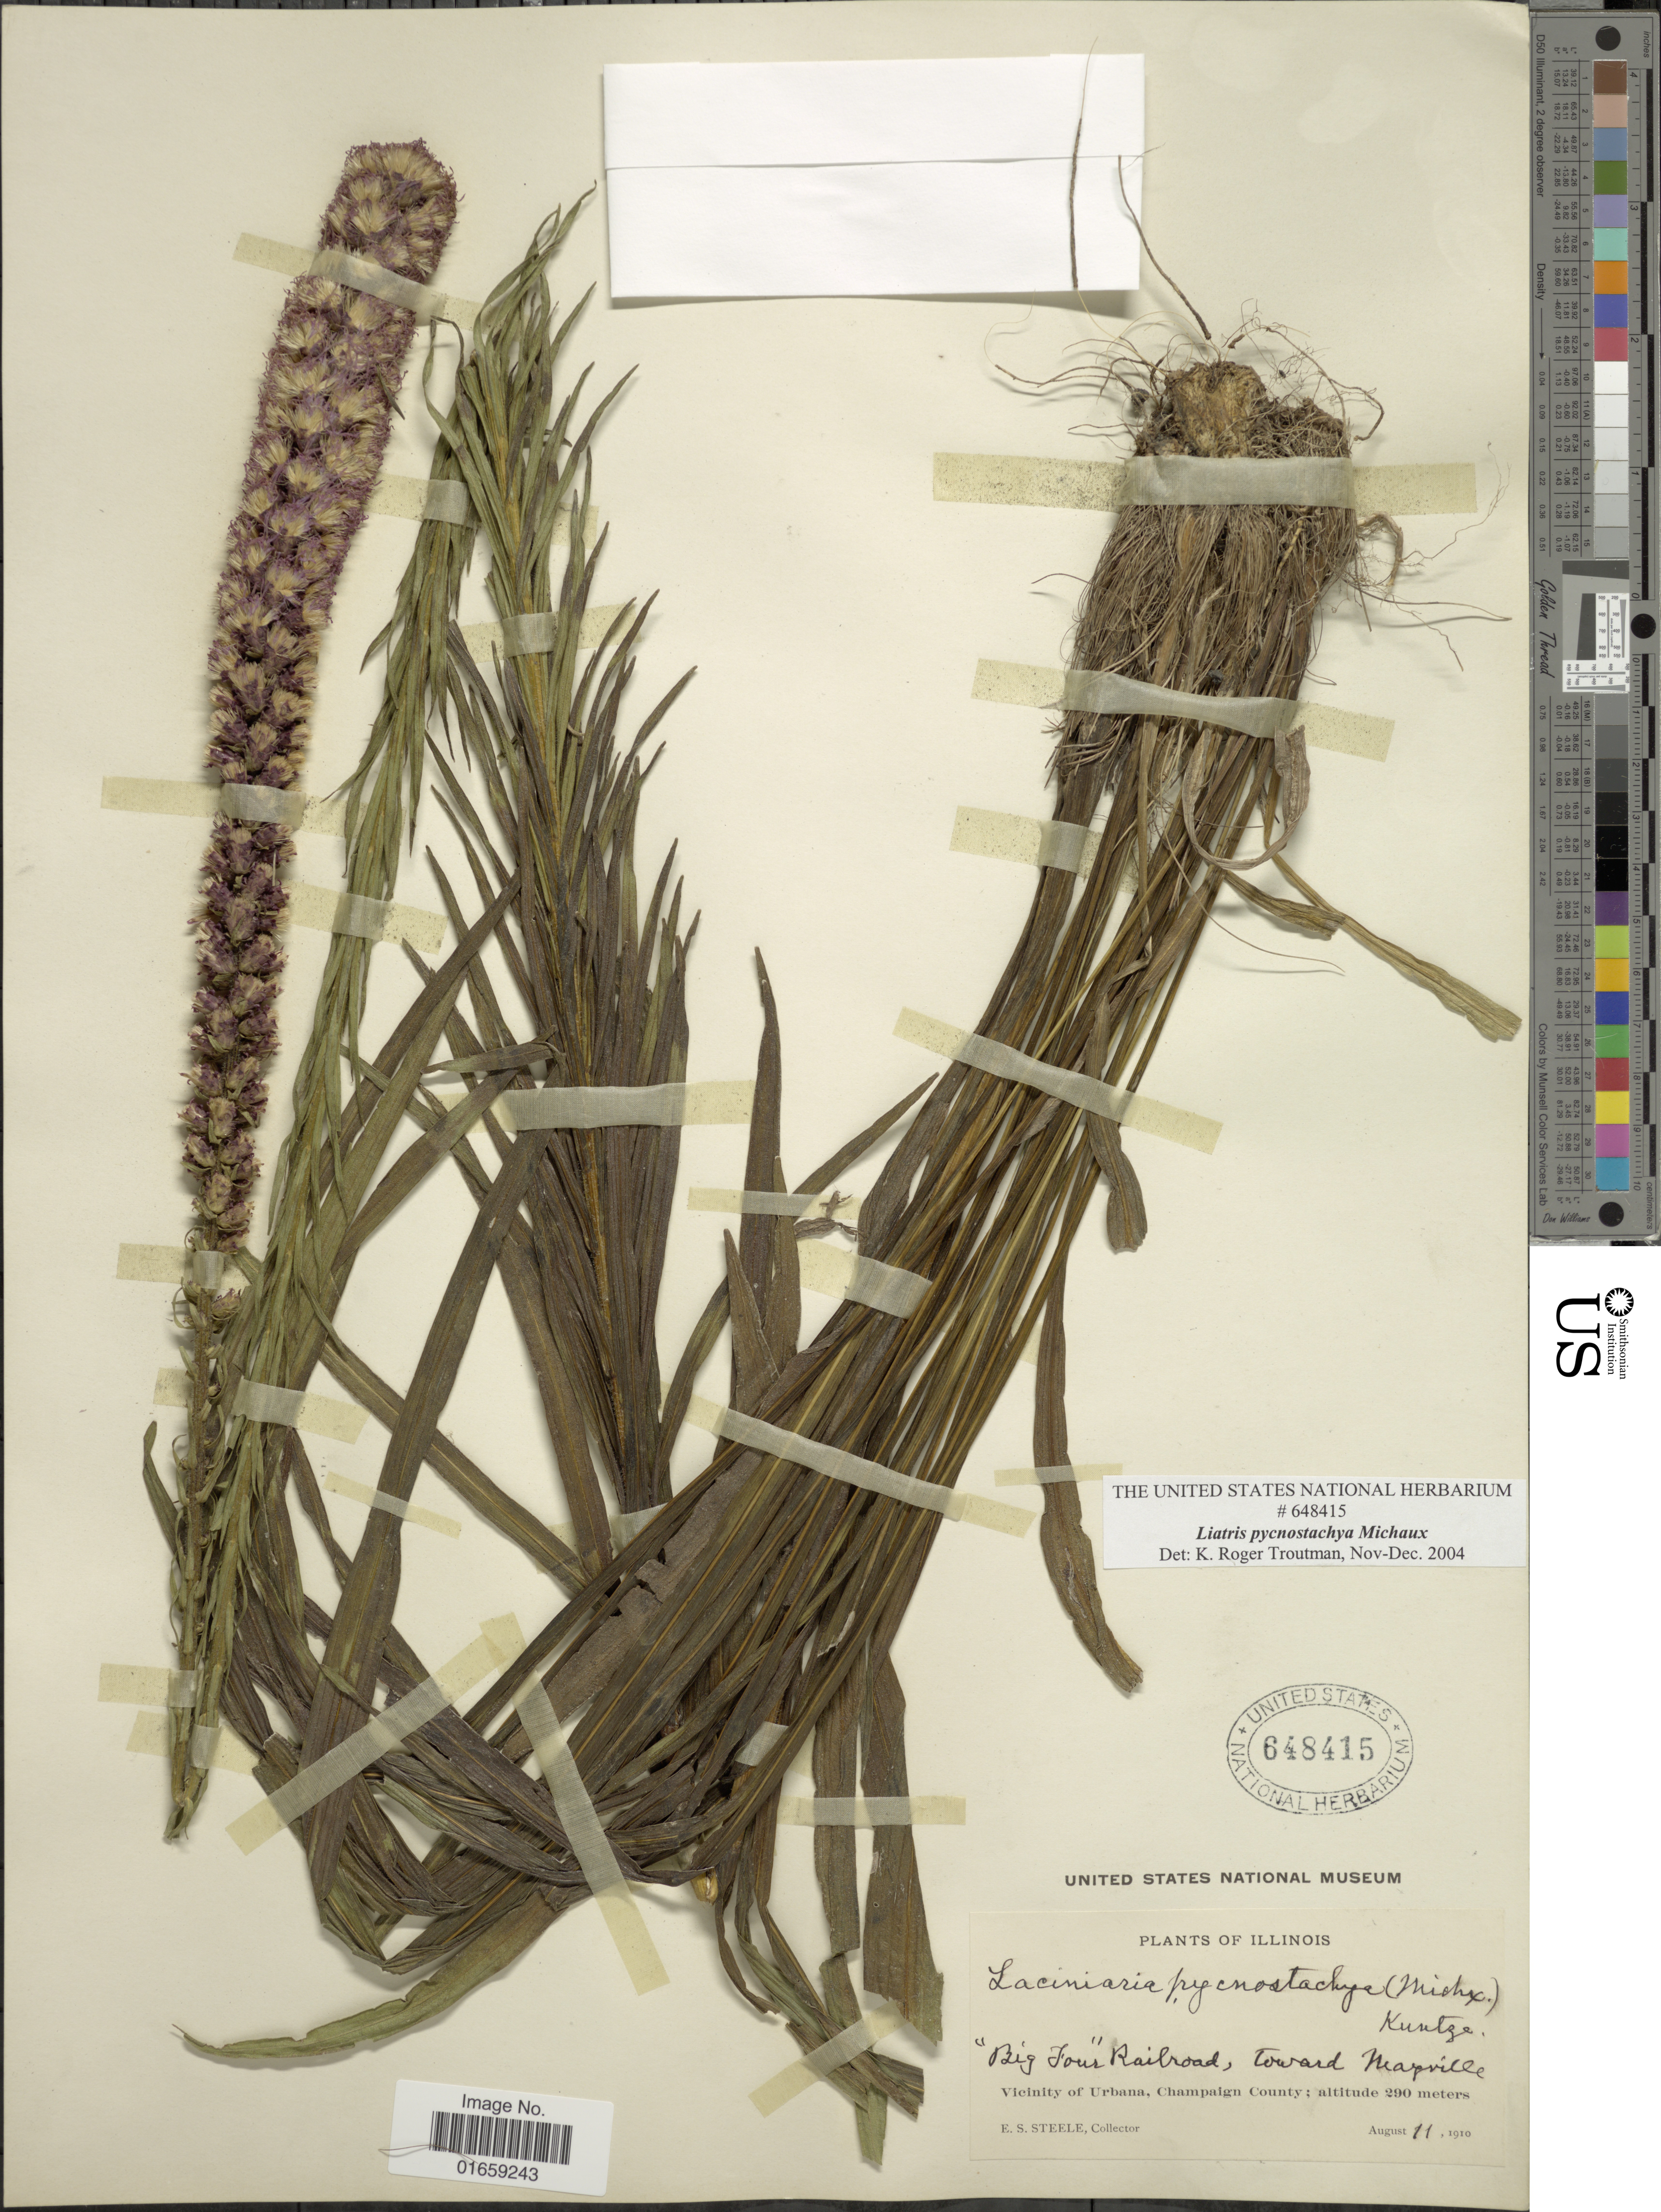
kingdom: Plantae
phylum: Tracheophyta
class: Magnoliopsida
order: Asterales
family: Asteraceae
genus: Liatris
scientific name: Liatris pycnostachya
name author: Michx.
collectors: E. Steele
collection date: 1910-08-11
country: United States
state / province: Illinois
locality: Big Four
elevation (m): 290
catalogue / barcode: US 648415